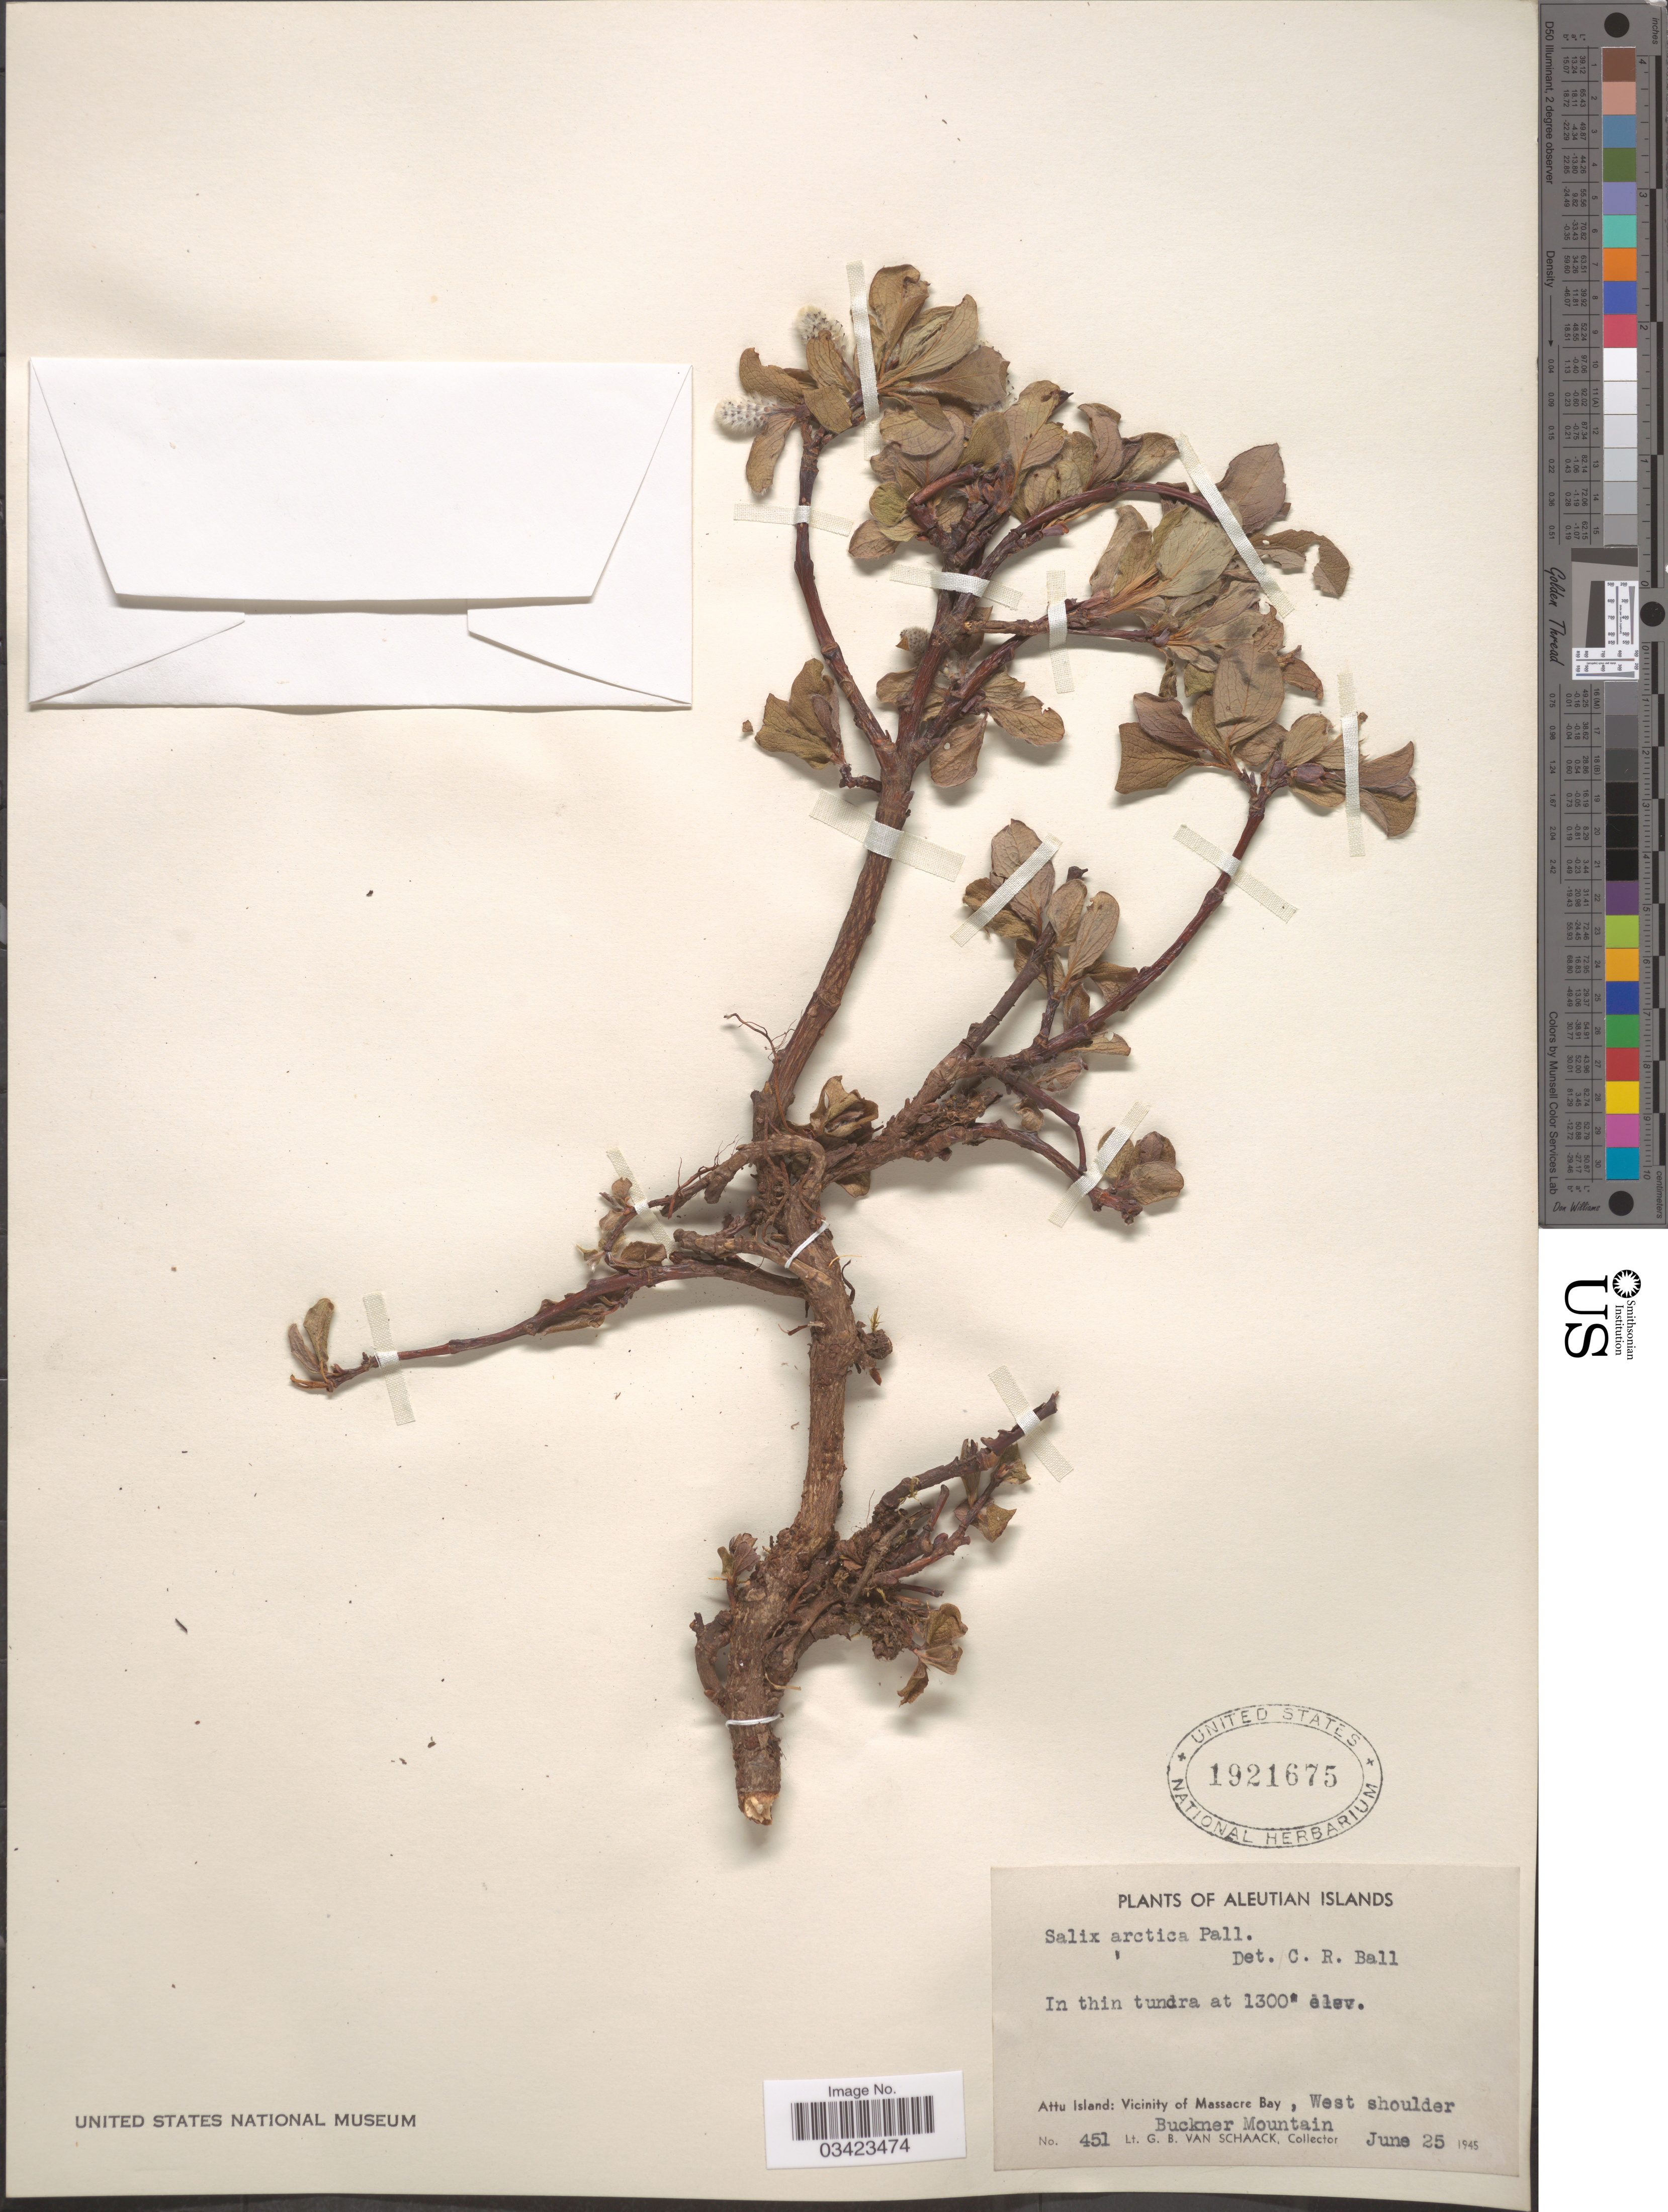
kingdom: Plantae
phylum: Tracheophyta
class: Magnoliopsida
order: Malpighiales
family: Salicaceae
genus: Salix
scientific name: Salix arctica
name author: Pall.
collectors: G. Van Schaack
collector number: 451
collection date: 1945-06-25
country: United States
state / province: Alaska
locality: Aleutian Islands. Attu Island: Vicinity of Massacre Bay, West shoulder, Buckner Mountain.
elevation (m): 396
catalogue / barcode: US 1921675